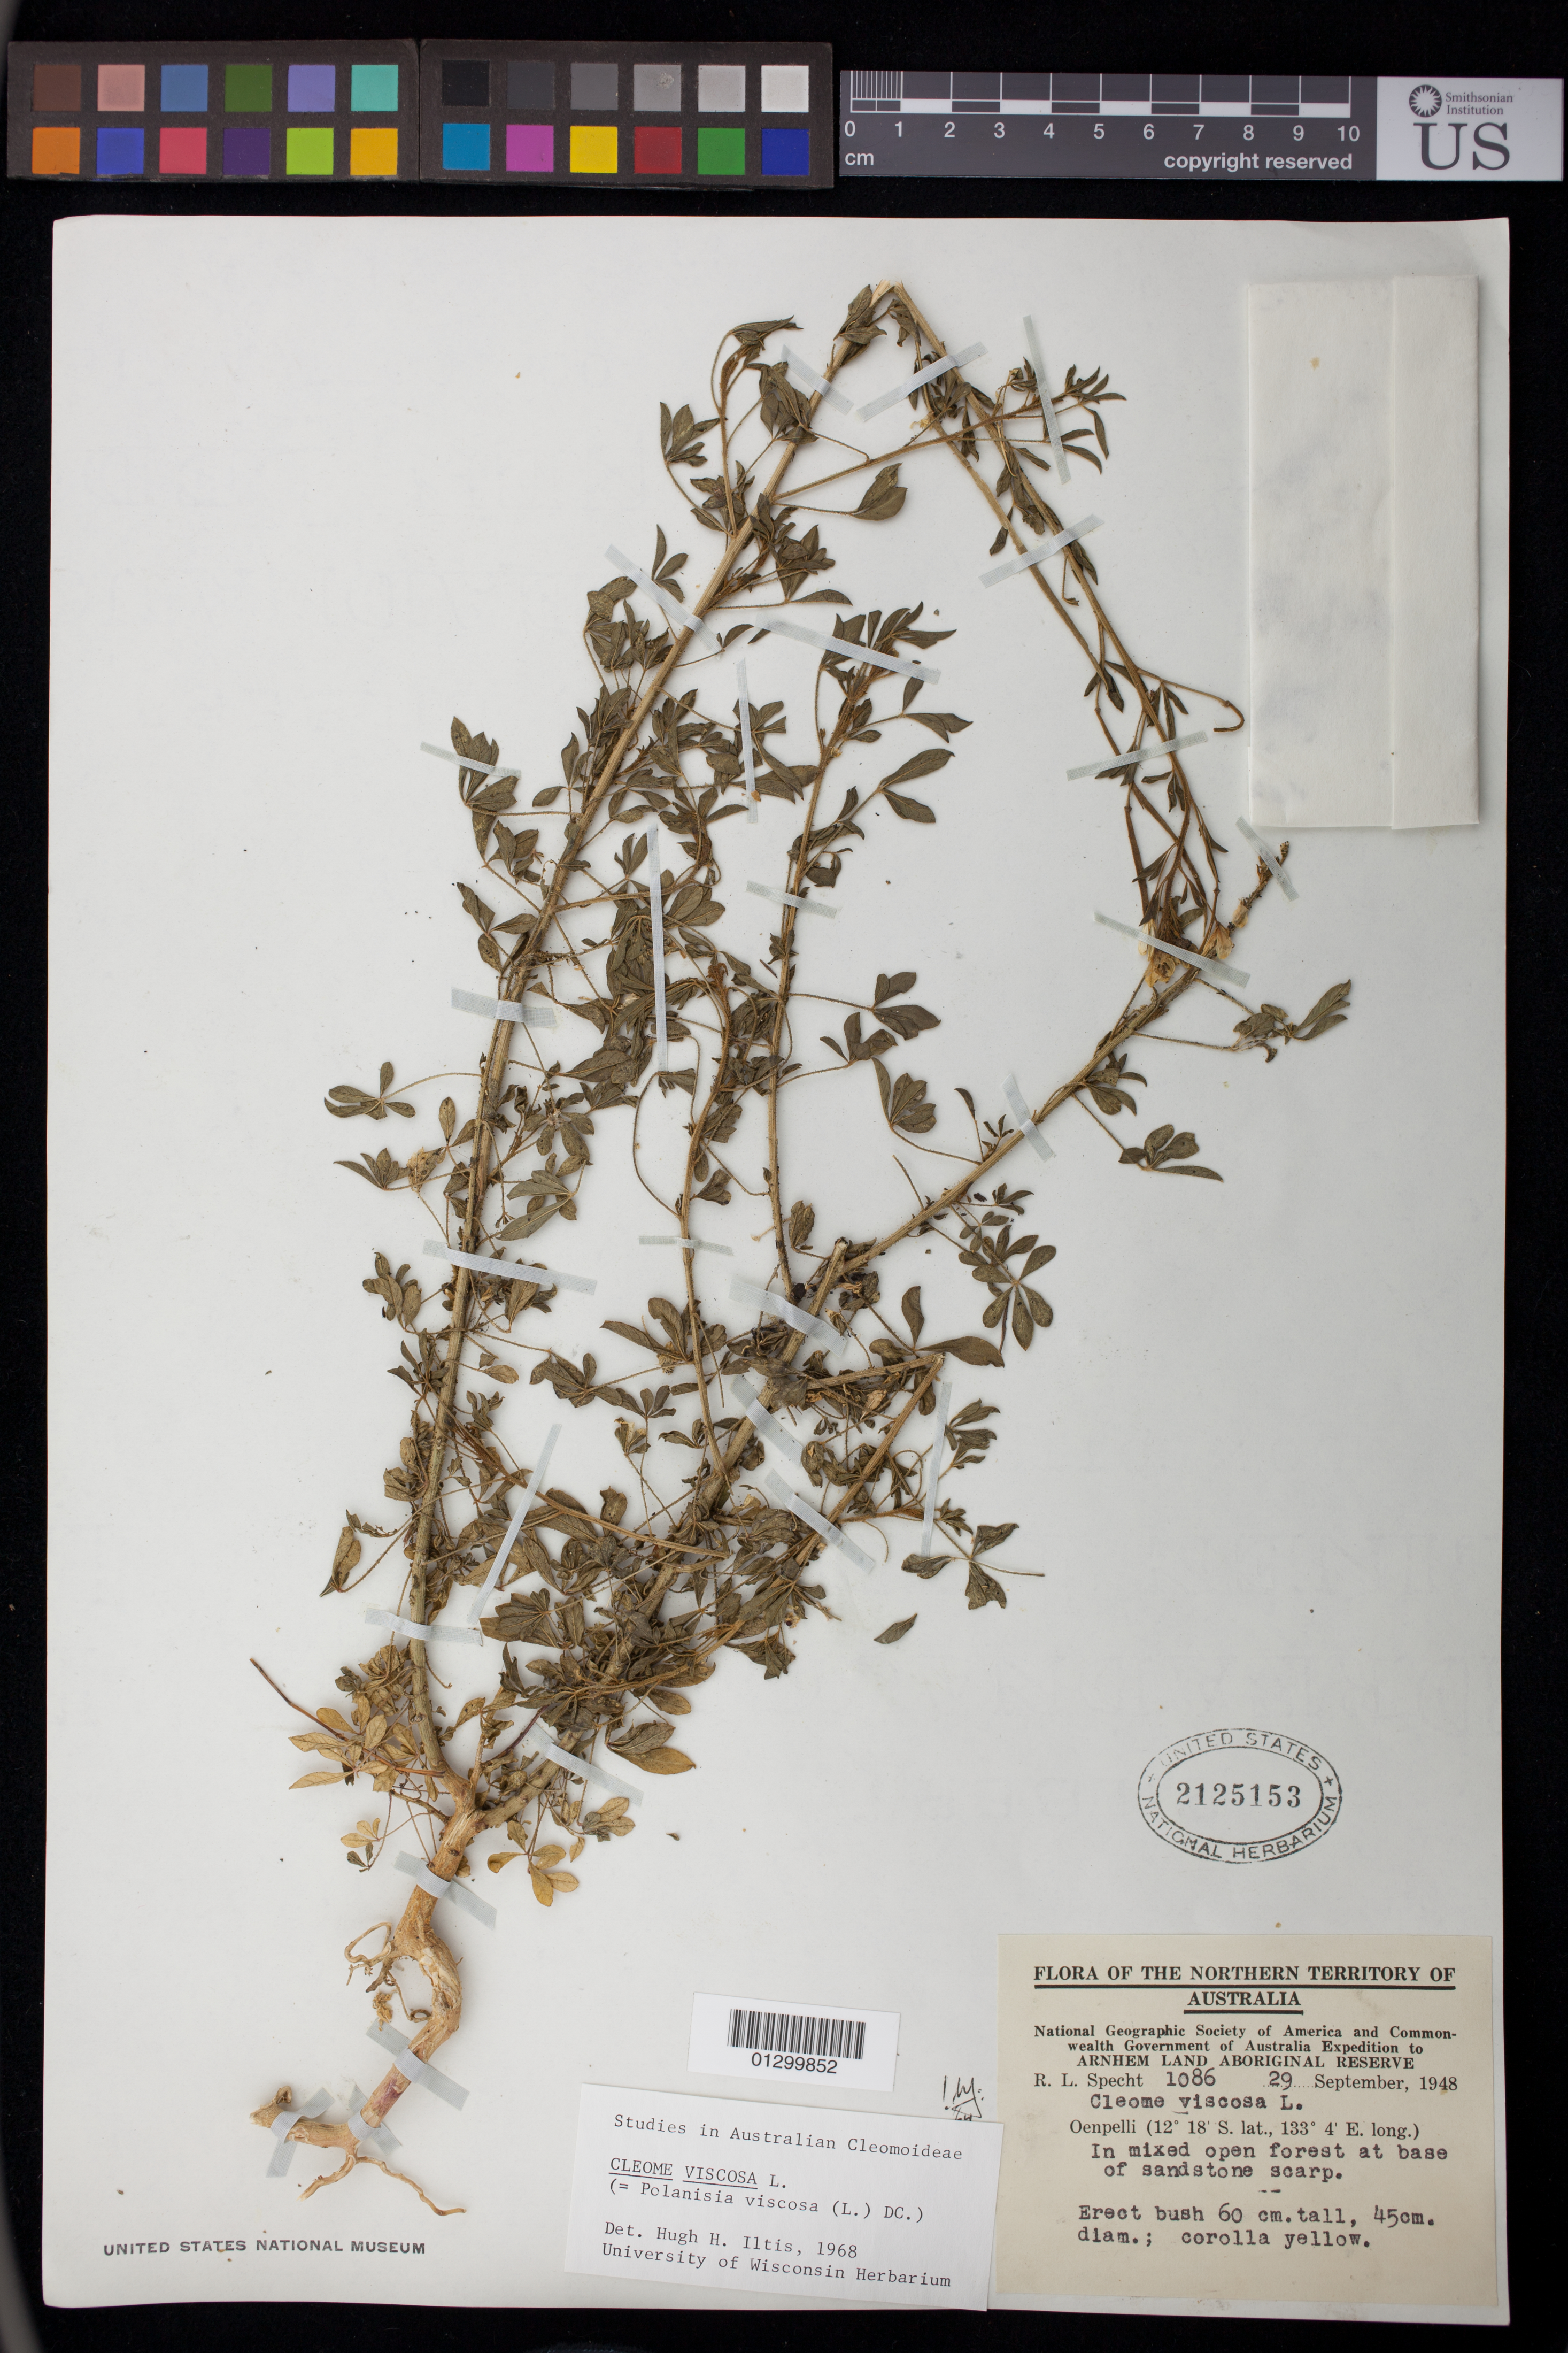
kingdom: Plantae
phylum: Tracheophyta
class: Magnoliopsida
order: Brassicales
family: Cleomaceae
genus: Arivela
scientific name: Arivela viscosa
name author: (L.) Raf.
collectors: R. L. Specht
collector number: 1068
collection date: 1948-09-29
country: Australia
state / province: Northern Territory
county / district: West Arnhem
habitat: In mixed open forest at base of sandstone scarp.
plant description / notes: Erecy bush 60 cm. tall; 45 cm. diam.; corolla yellow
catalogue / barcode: US 2125153